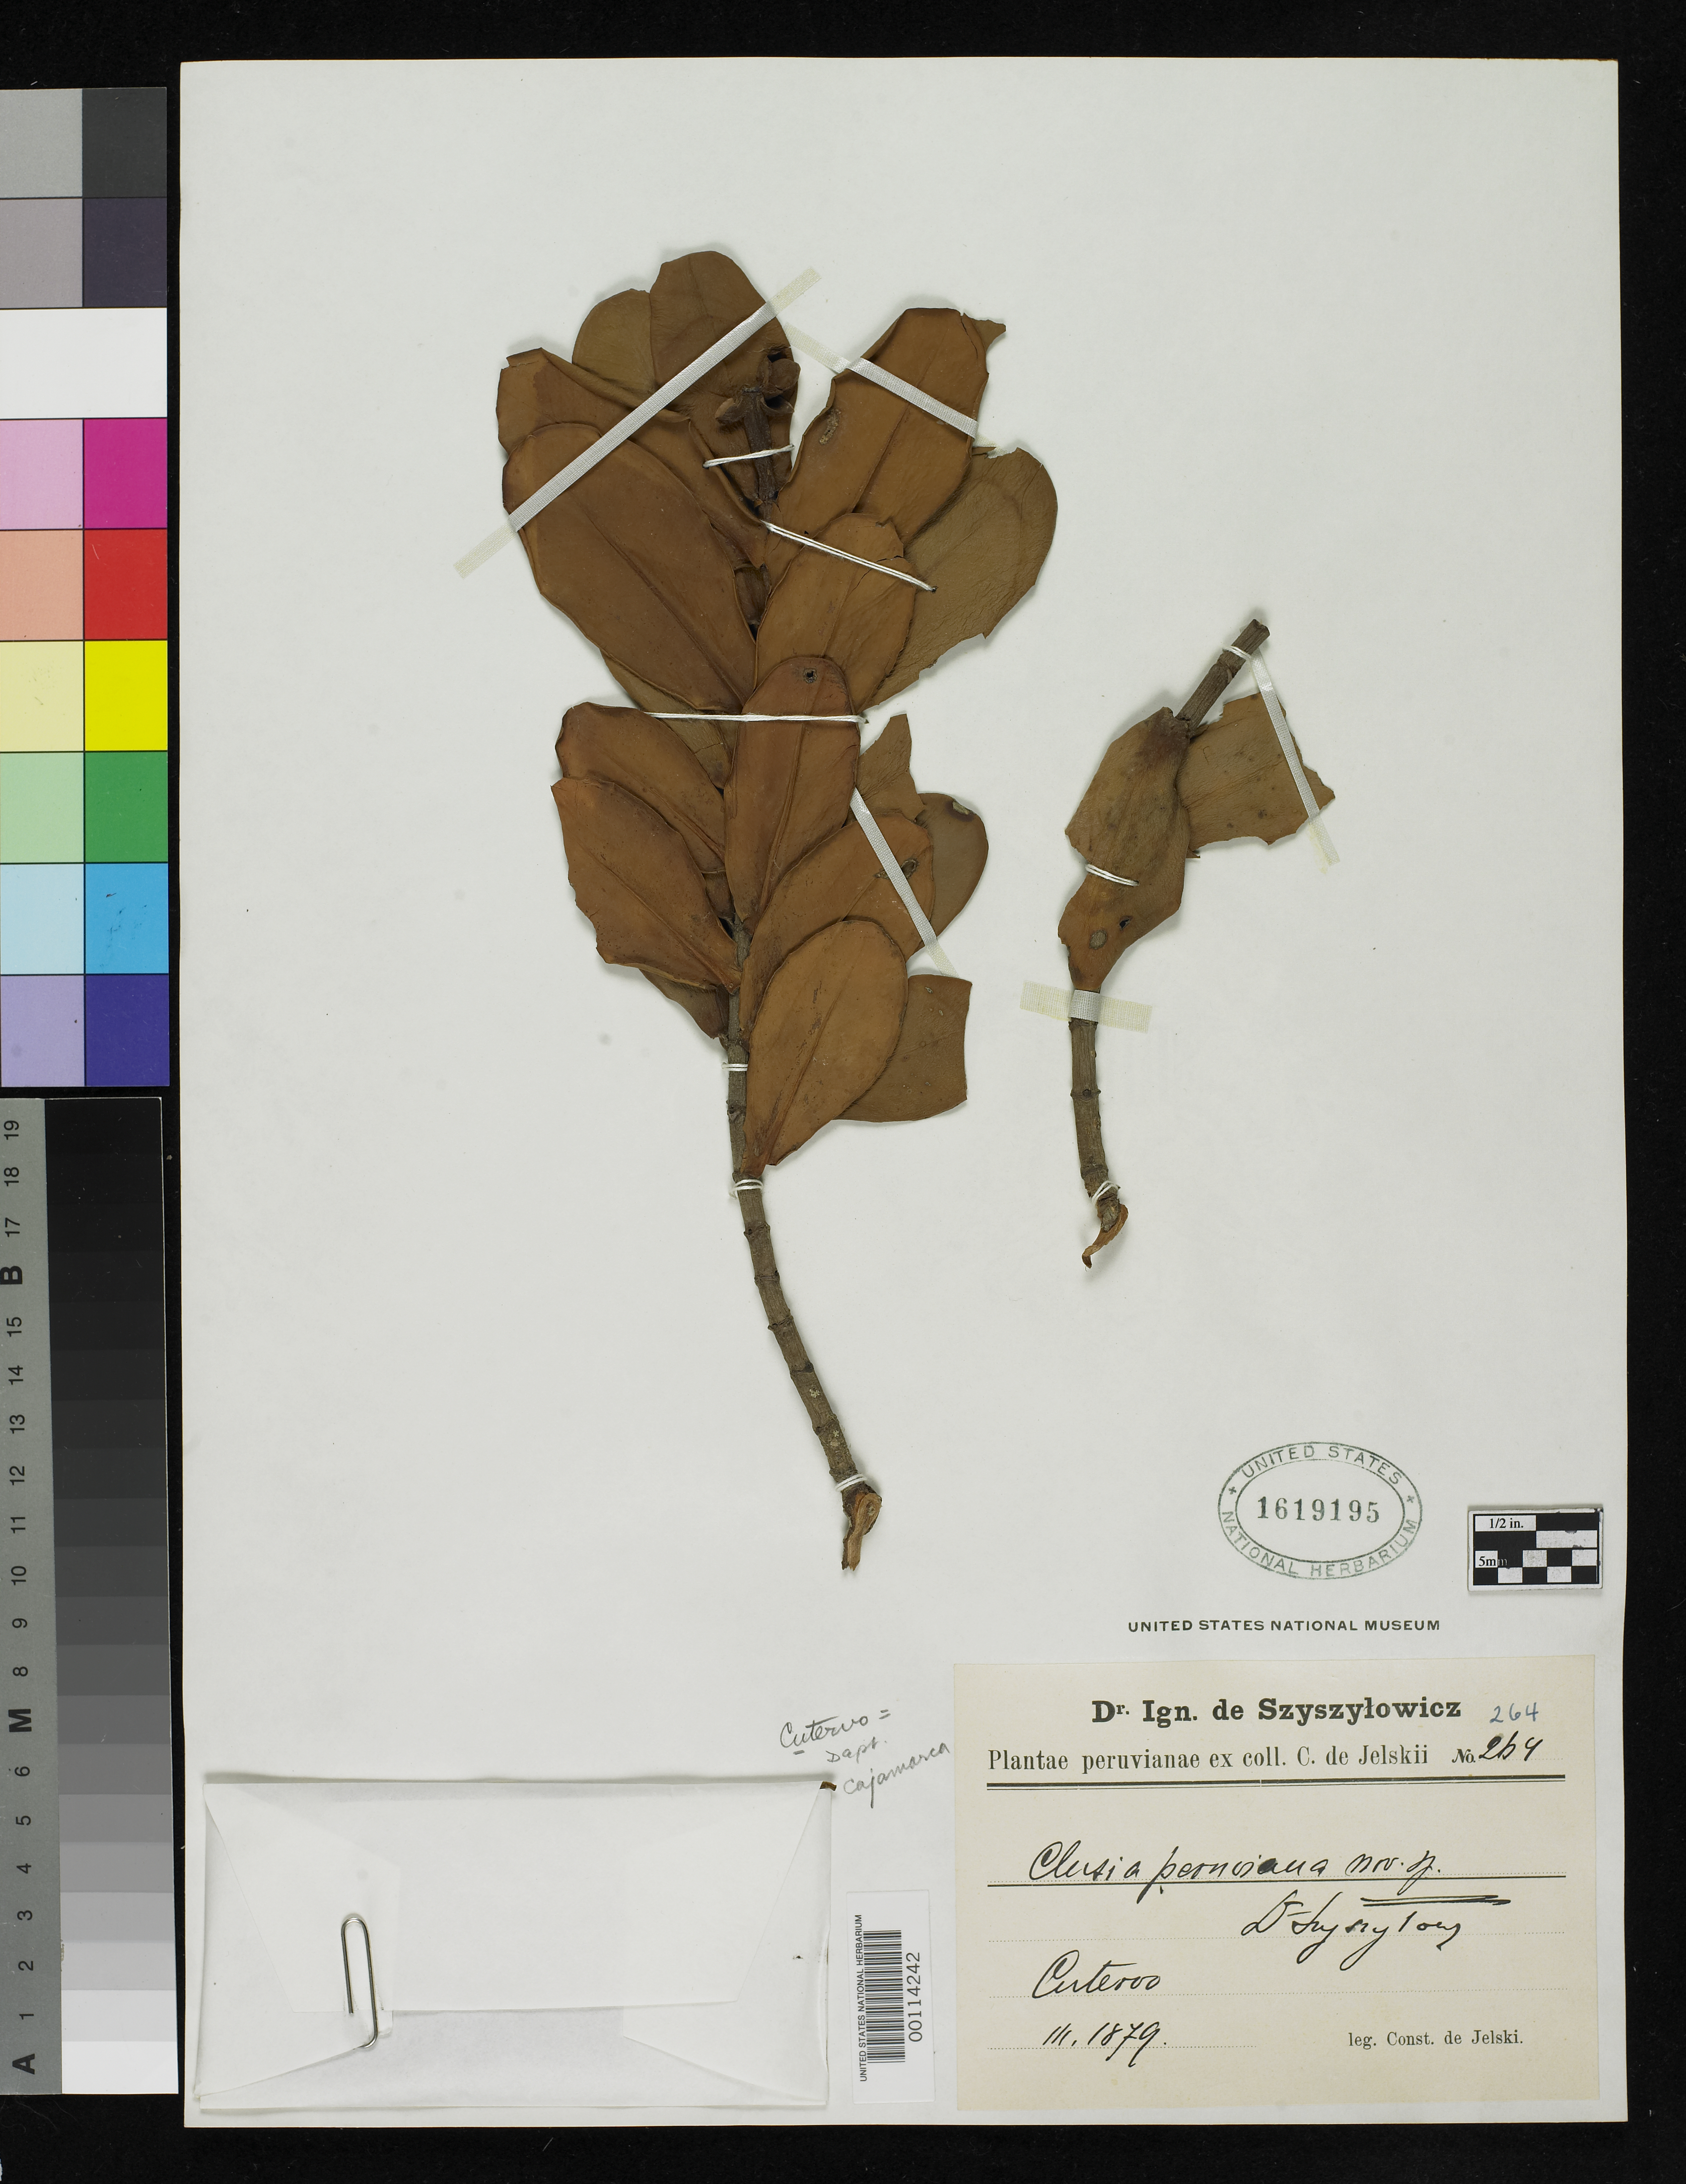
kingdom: Plantae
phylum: Tracheophyta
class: Magnoliopsida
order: Malpighiales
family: Clusiaceae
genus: Clusia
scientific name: Clusia peruviana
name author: Szyszyl.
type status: Type Collection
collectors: C. von Jelski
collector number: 264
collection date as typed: Mar 1879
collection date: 1879-03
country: Peru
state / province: Cajamarca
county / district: Cutervo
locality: Cutervo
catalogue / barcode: US 1619195